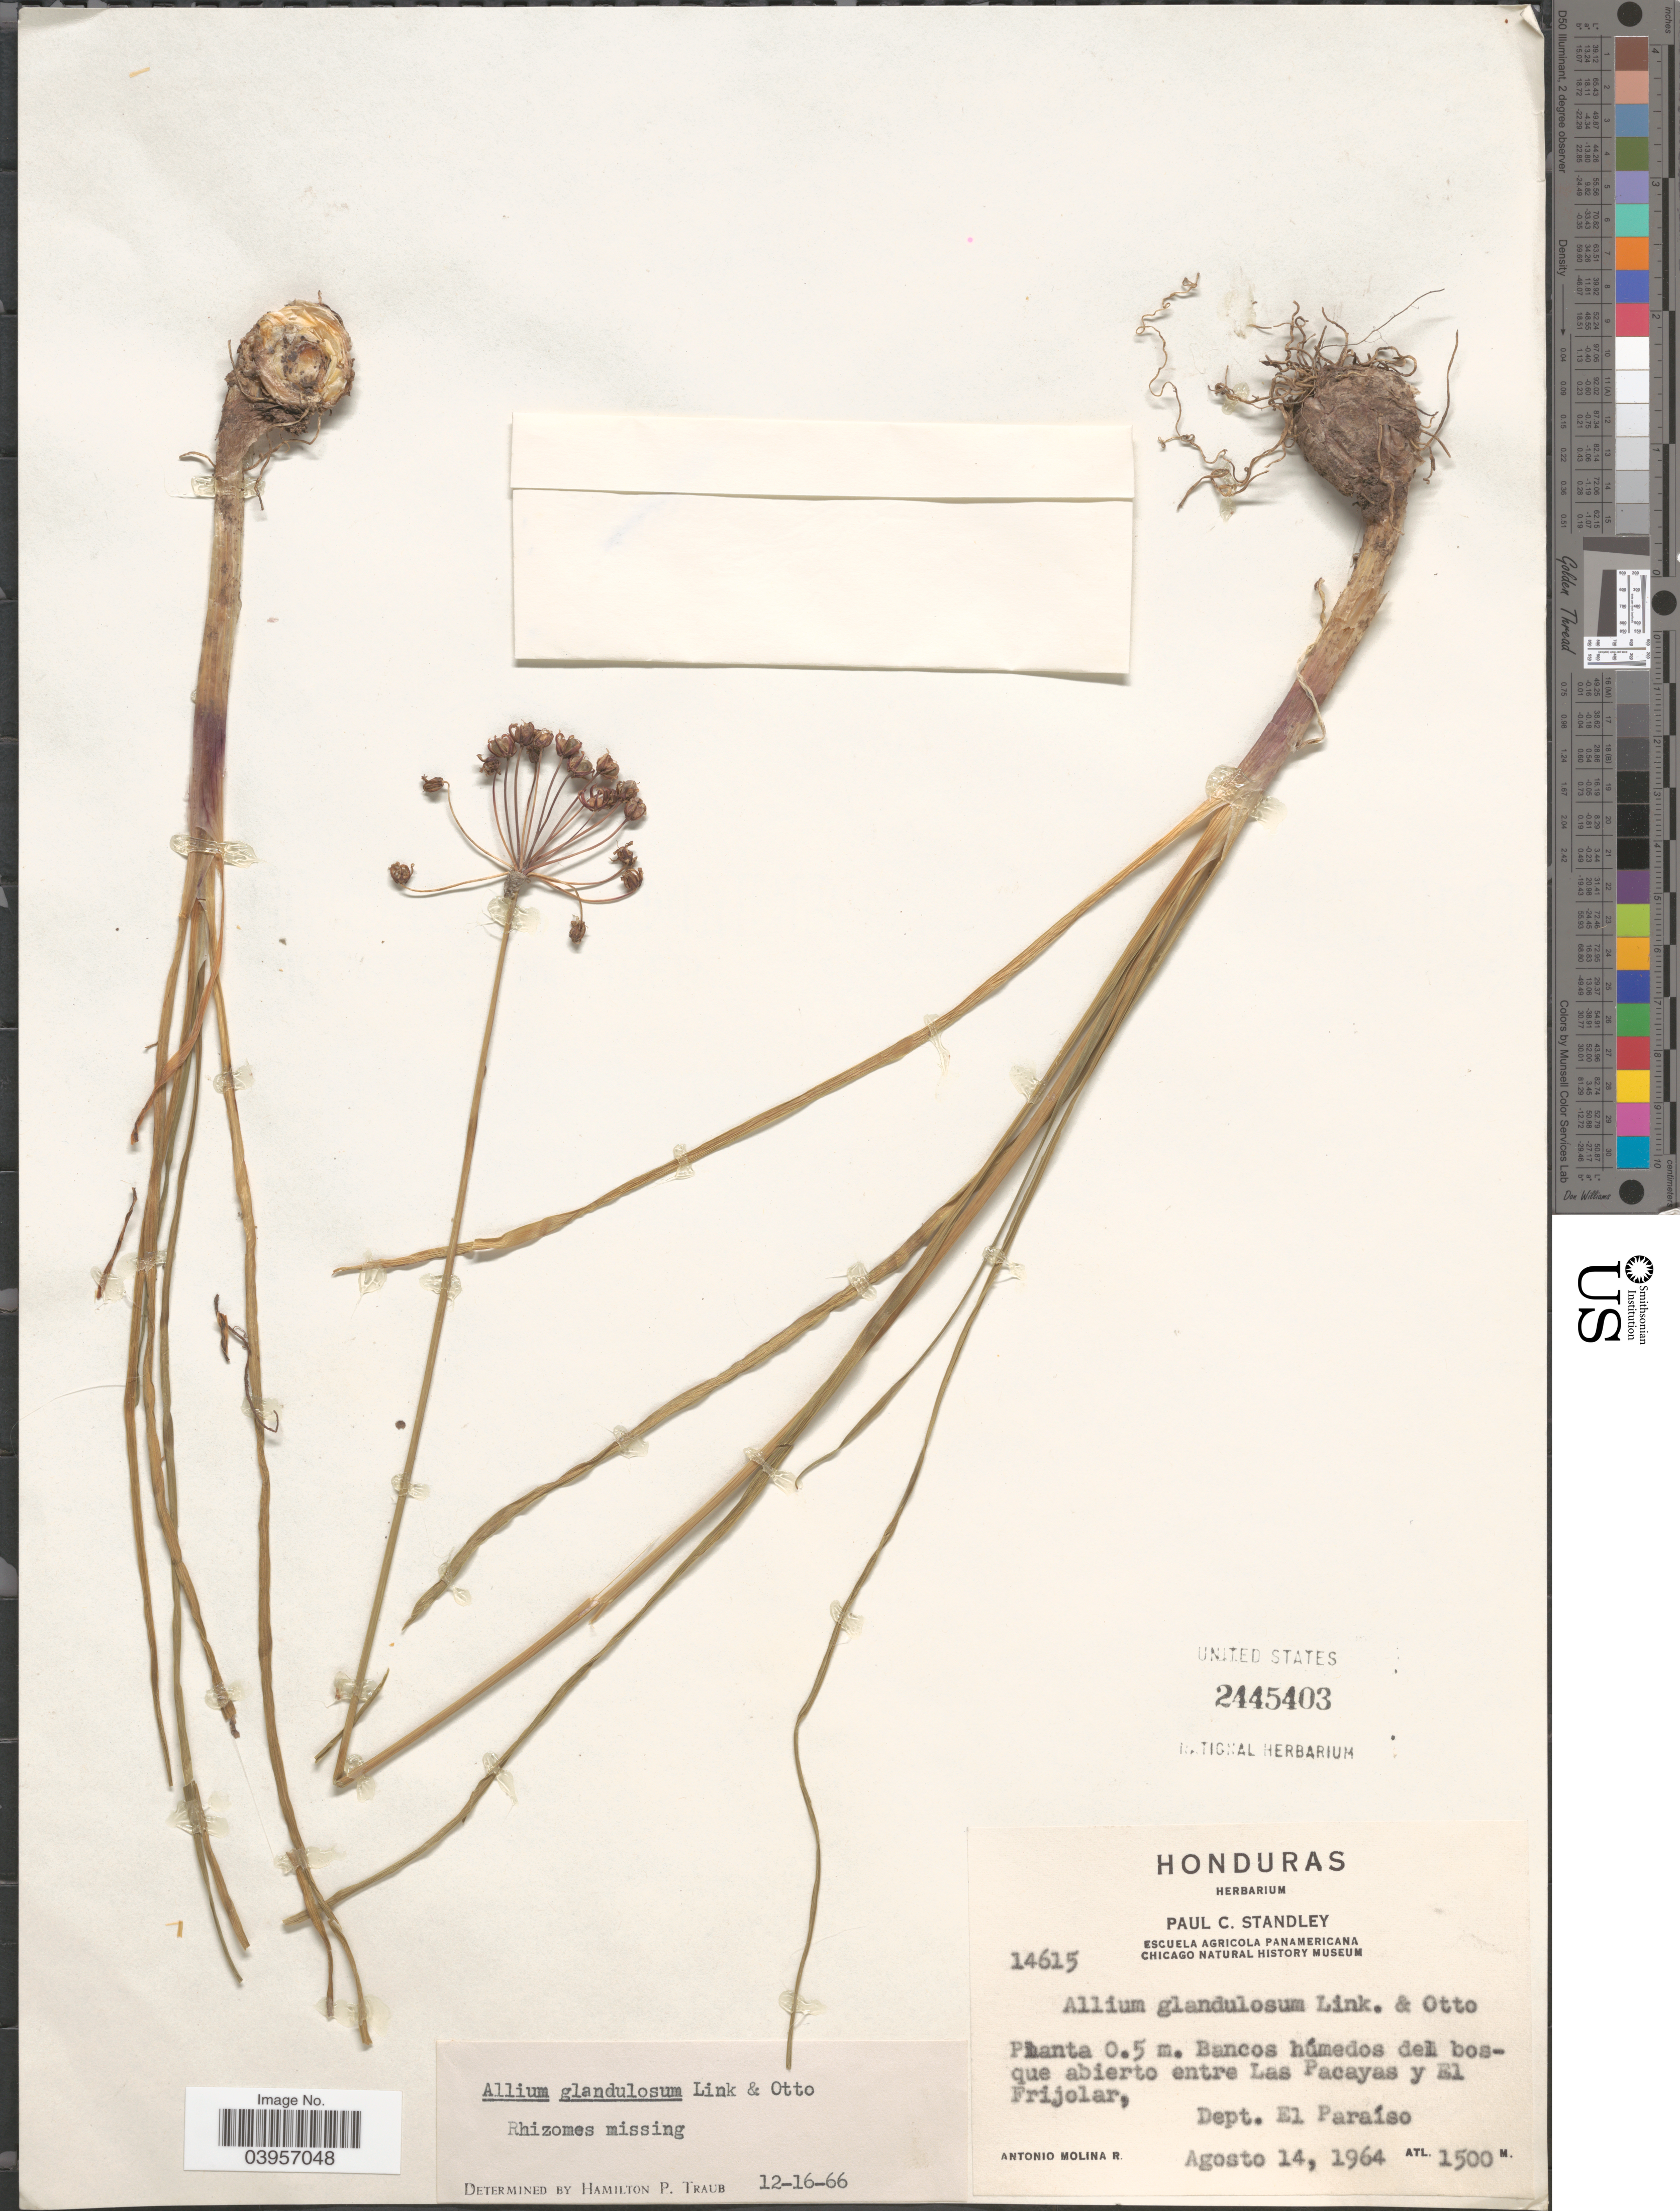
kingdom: Plantae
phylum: Tracheophyta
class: Liliopsida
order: Asparagales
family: Amaryllidaceae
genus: Allium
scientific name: Allium sp.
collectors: A. Molina R.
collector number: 14615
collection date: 1964-08-14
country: Honduras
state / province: El Paraiso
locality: Bancos húmedos del bosque abierto entre Las Pacayas y El Frijolar, Dept. El Paraíso.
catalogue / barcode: US 2445403